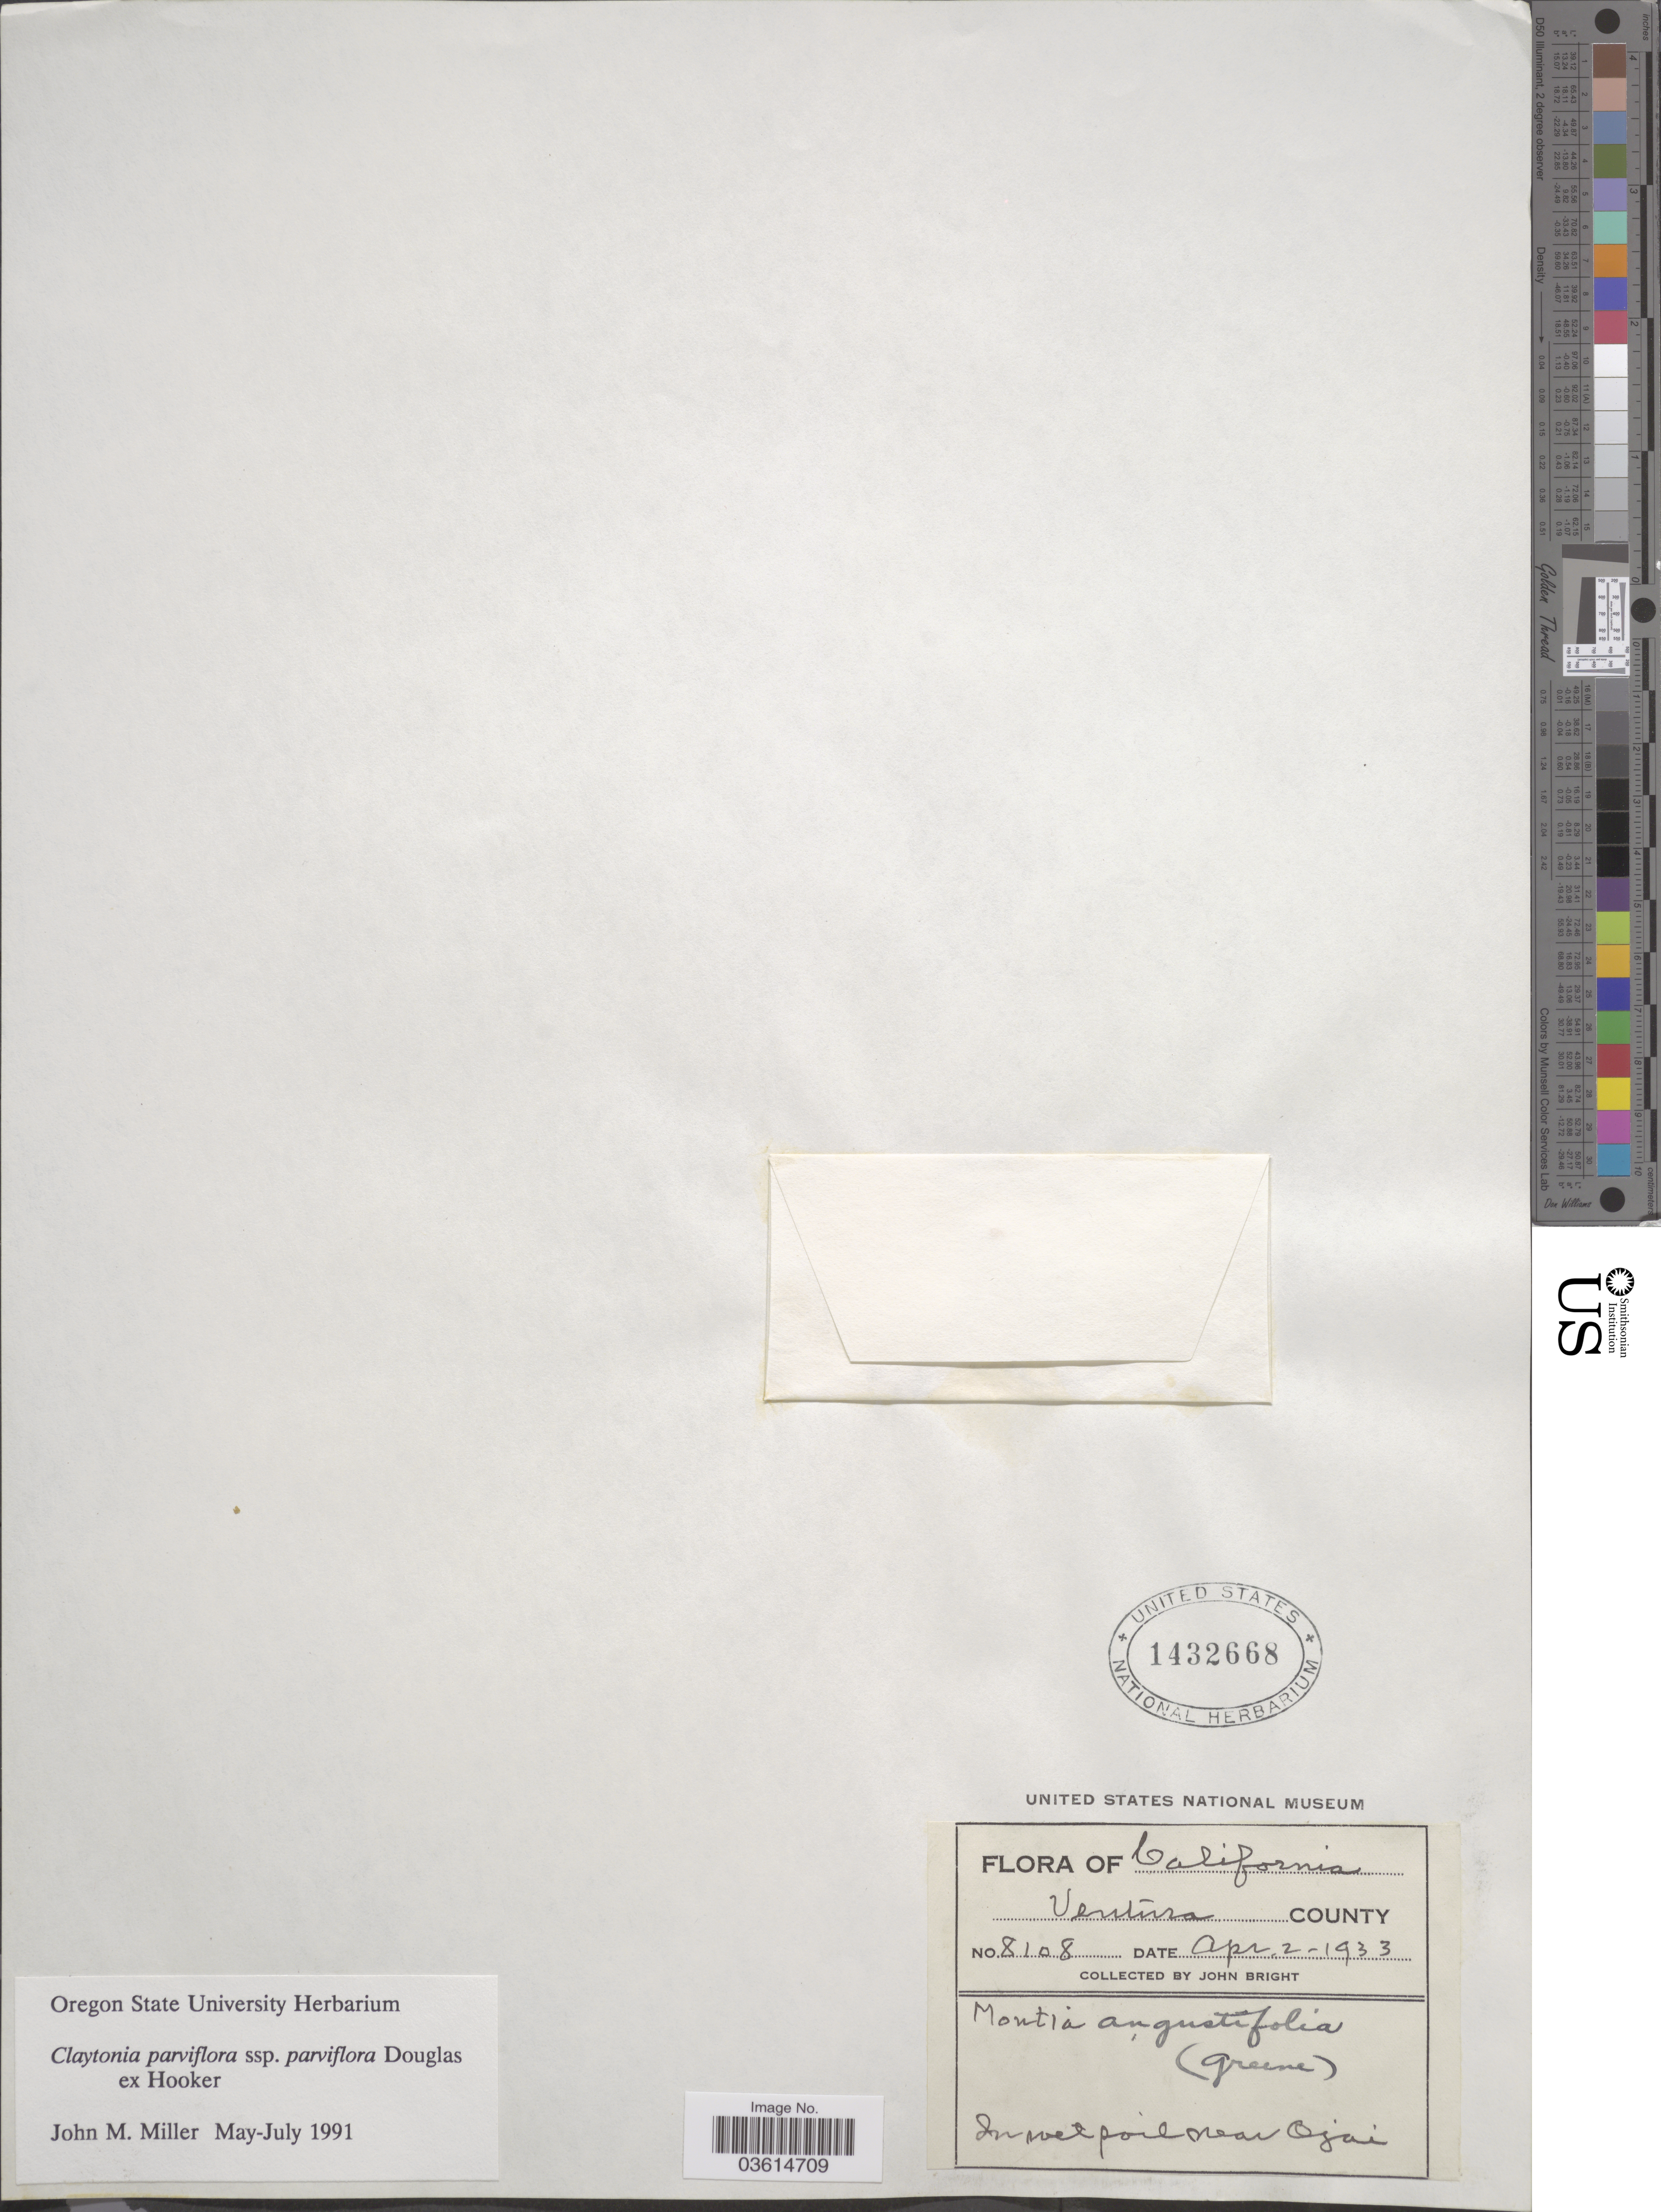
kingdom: Plantae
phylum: Tracheophyta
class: Magnoliopsida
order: Caryophyllales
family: Montiaceae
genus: Claytonia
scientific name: Claytonia parviflora subsp. parviflora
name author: Douglas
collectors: J. Bright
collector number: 8108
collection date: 1933-04-02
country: United States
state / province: California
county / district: Ventura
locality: Ventura County. Near Ojai.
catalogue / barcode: US 1432668